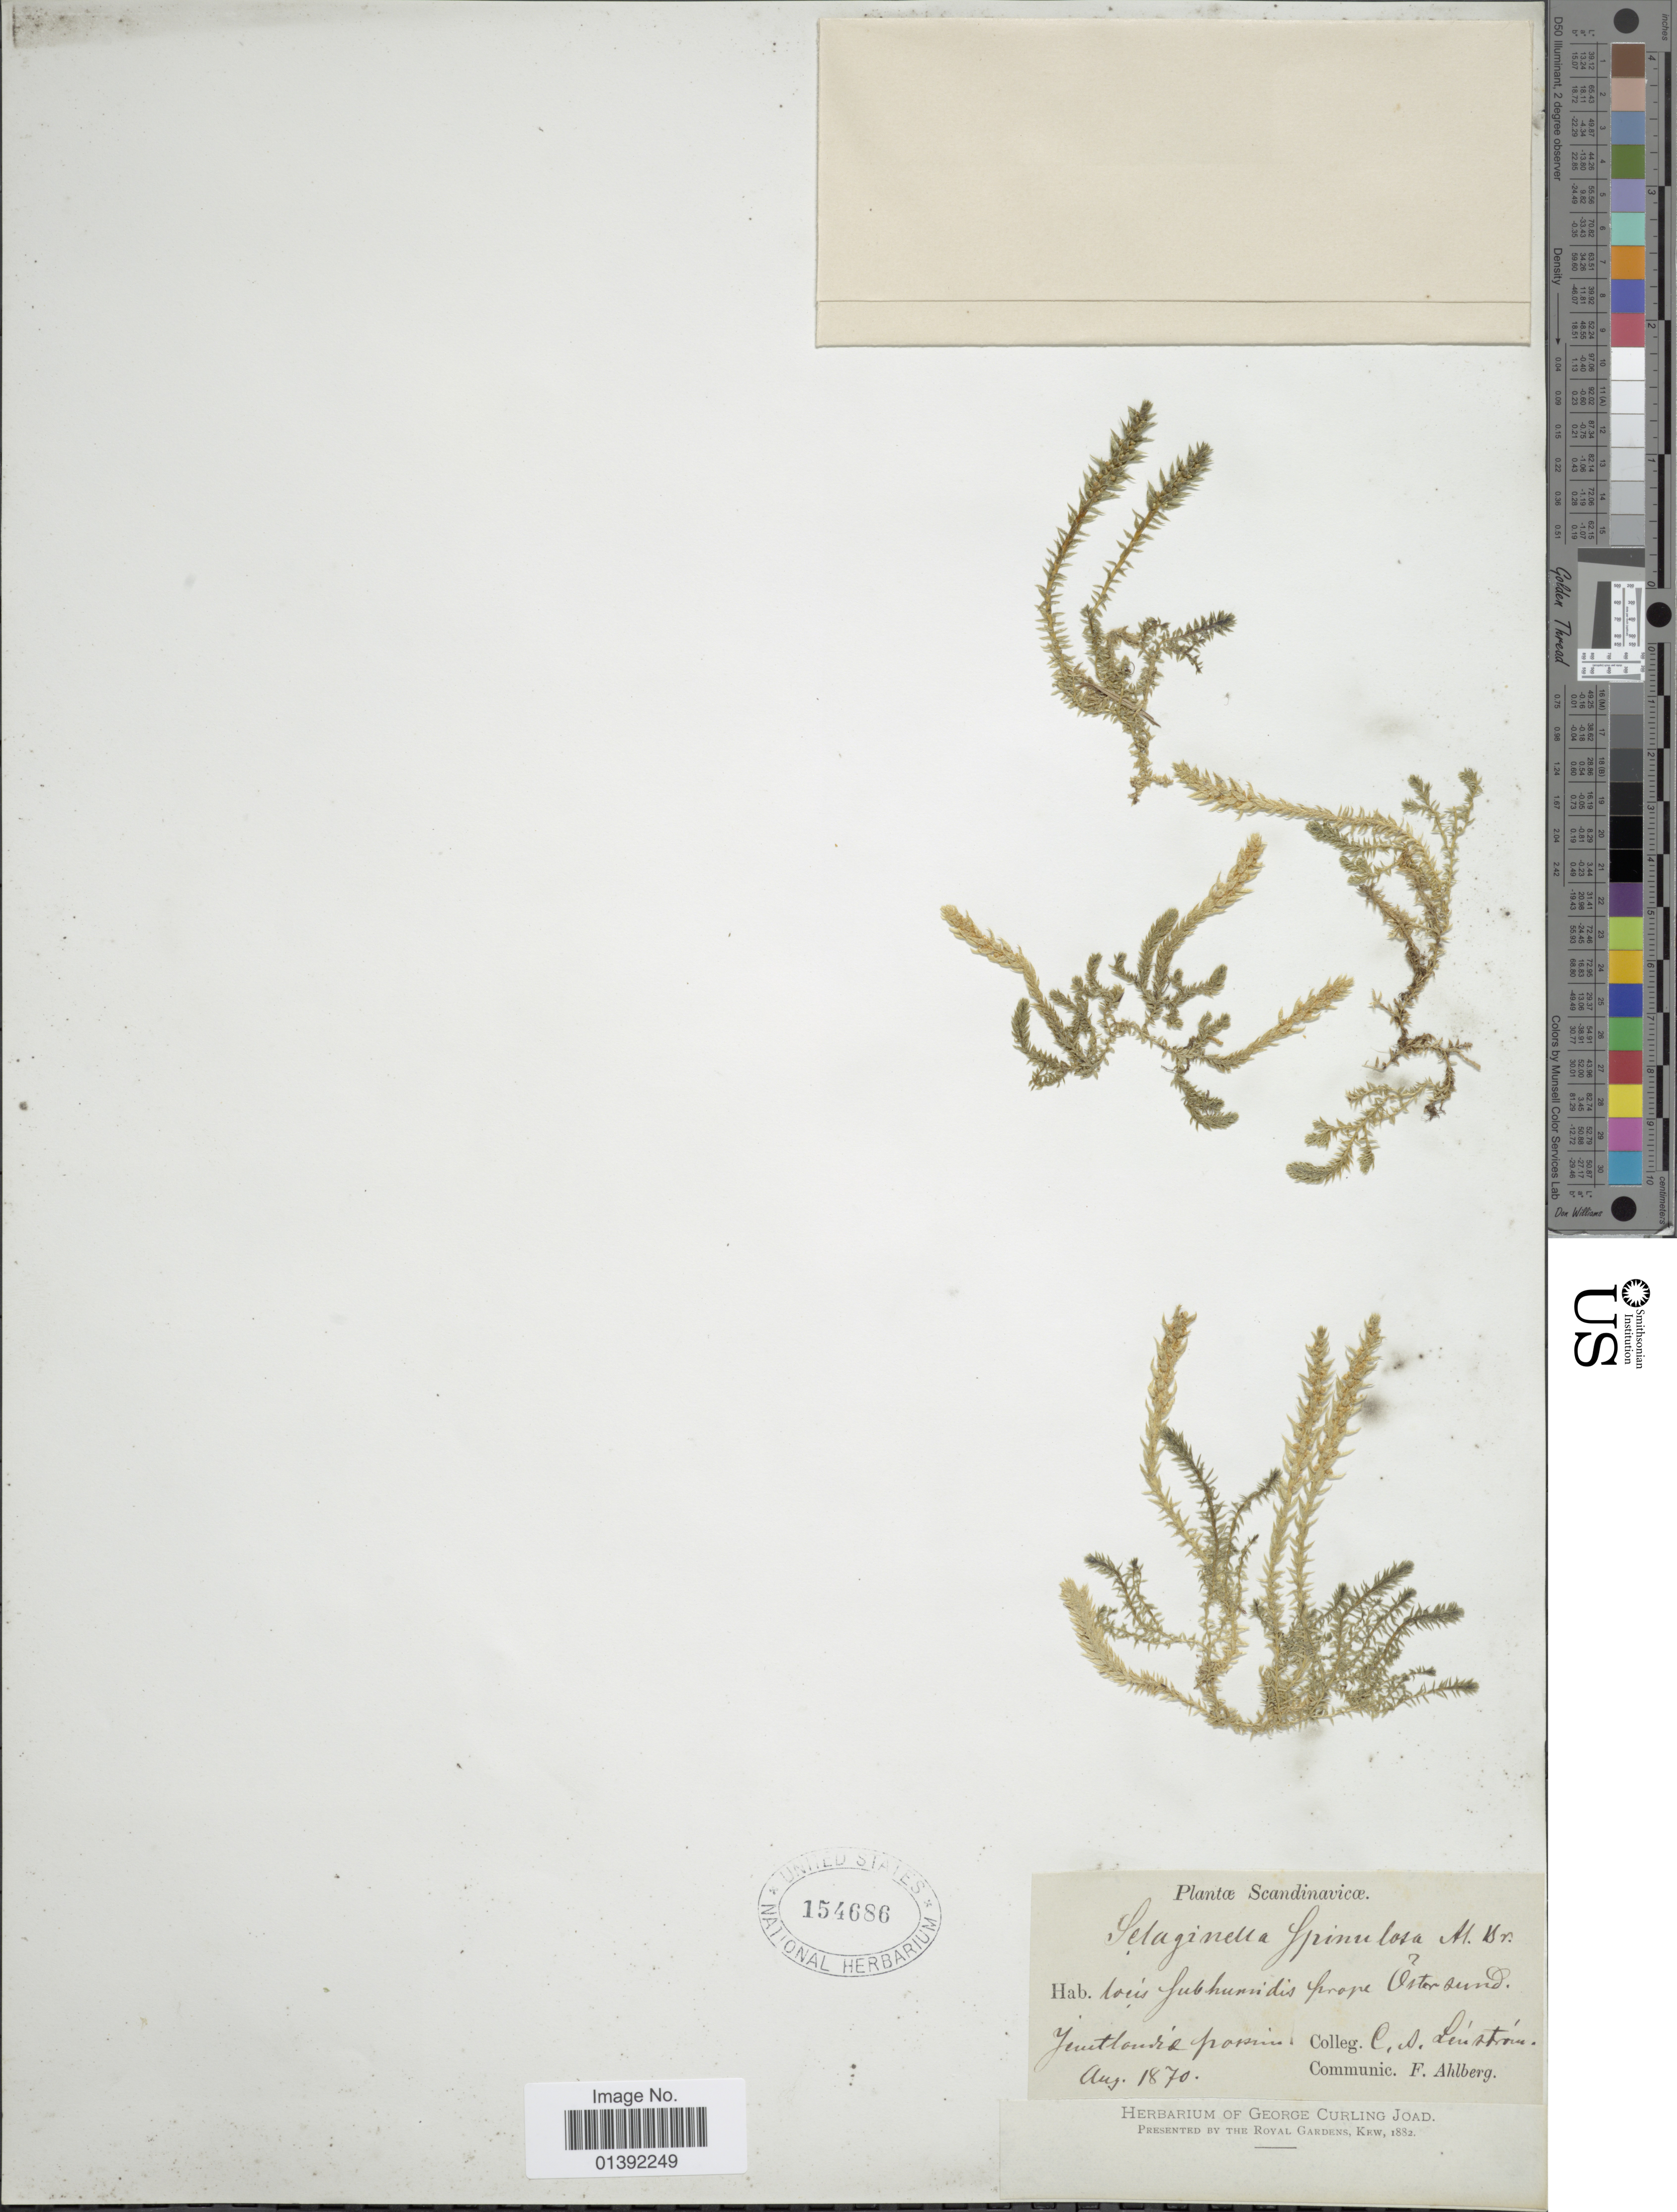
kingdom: Plantae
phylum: Tracheophyta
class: Lycopodiopsida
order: Selaginellales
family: Selaginellaceae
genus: Selaginella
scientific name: Selaginella selaginoides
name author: (L.) Link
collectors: C. Leustrom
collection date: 1870-08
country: Sweden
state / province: Jämtland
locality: Scandinavicae, Prope Ostersund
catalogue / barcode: US 154686